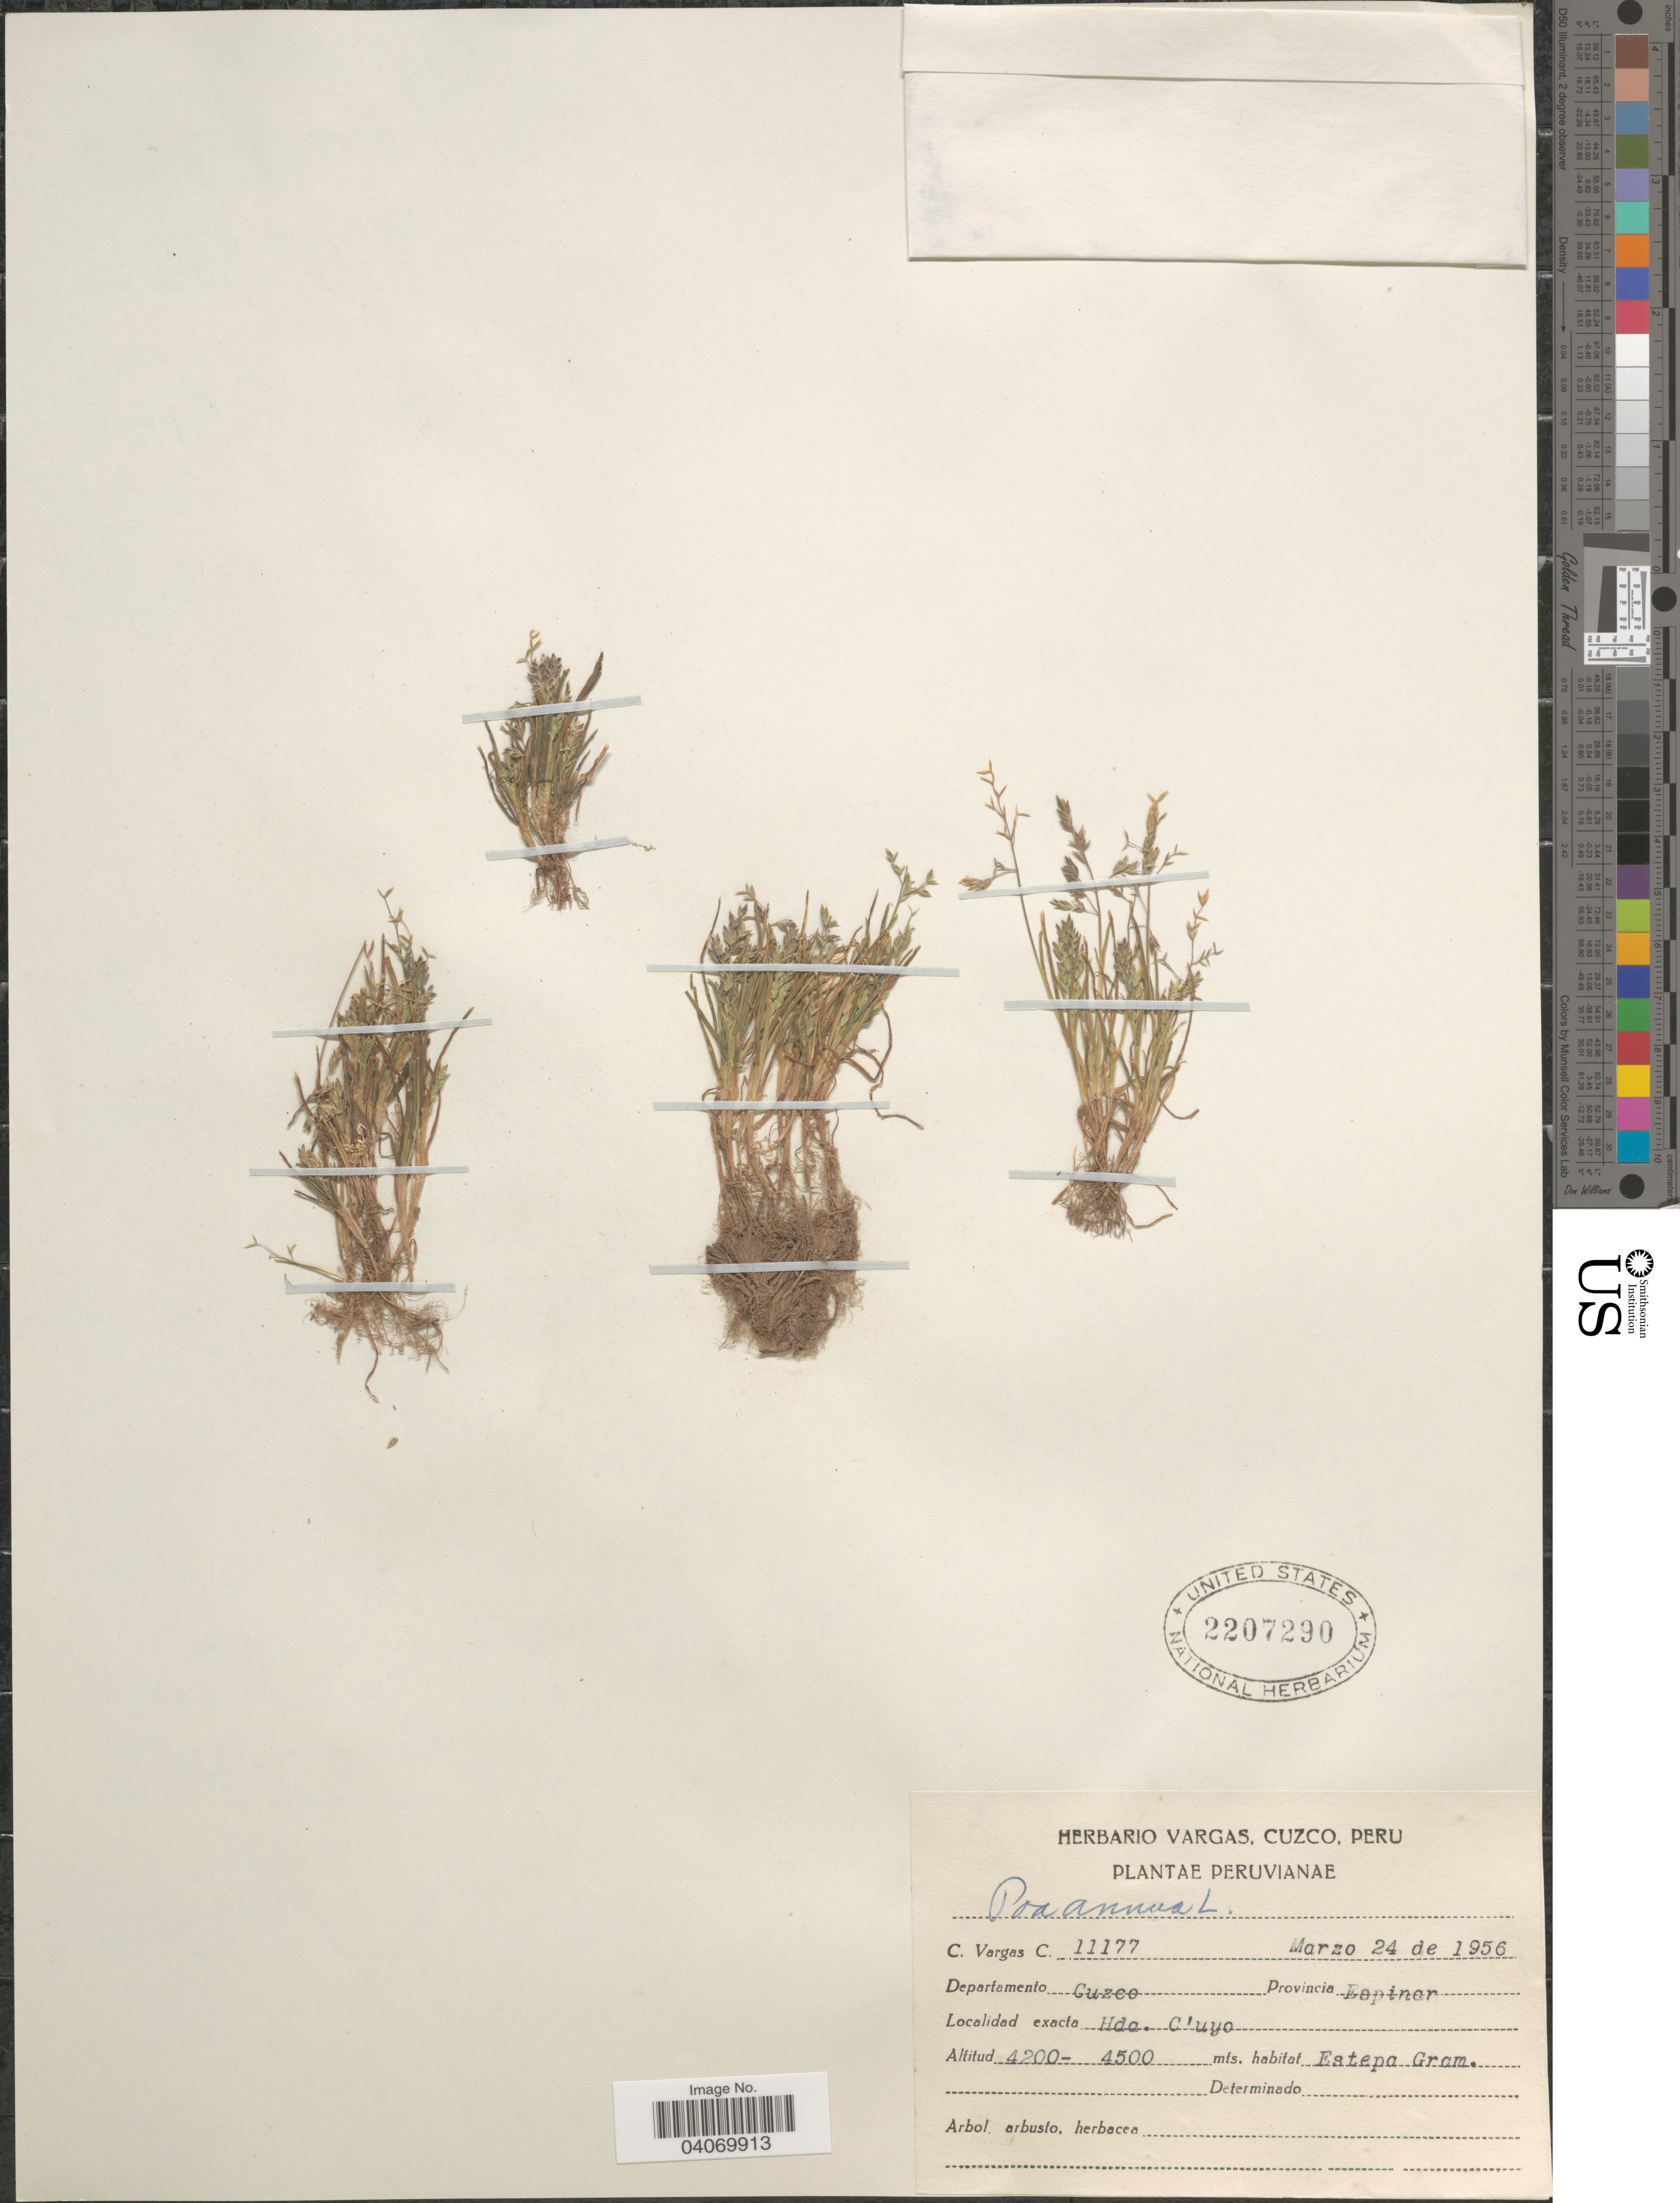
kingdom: Plantae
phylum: Tracheophyta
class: Liliopsida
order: Poales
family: Poaceae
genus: Poa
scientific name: Poa annua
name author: L.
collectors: C. Vargas Calderón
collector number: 11177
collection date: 1956-03-24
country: Peru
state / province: Cusco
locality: Departamento Cuzco. Provincia Espinar. Hda. C'uyo.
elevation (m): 4200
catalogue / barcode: US 2207290